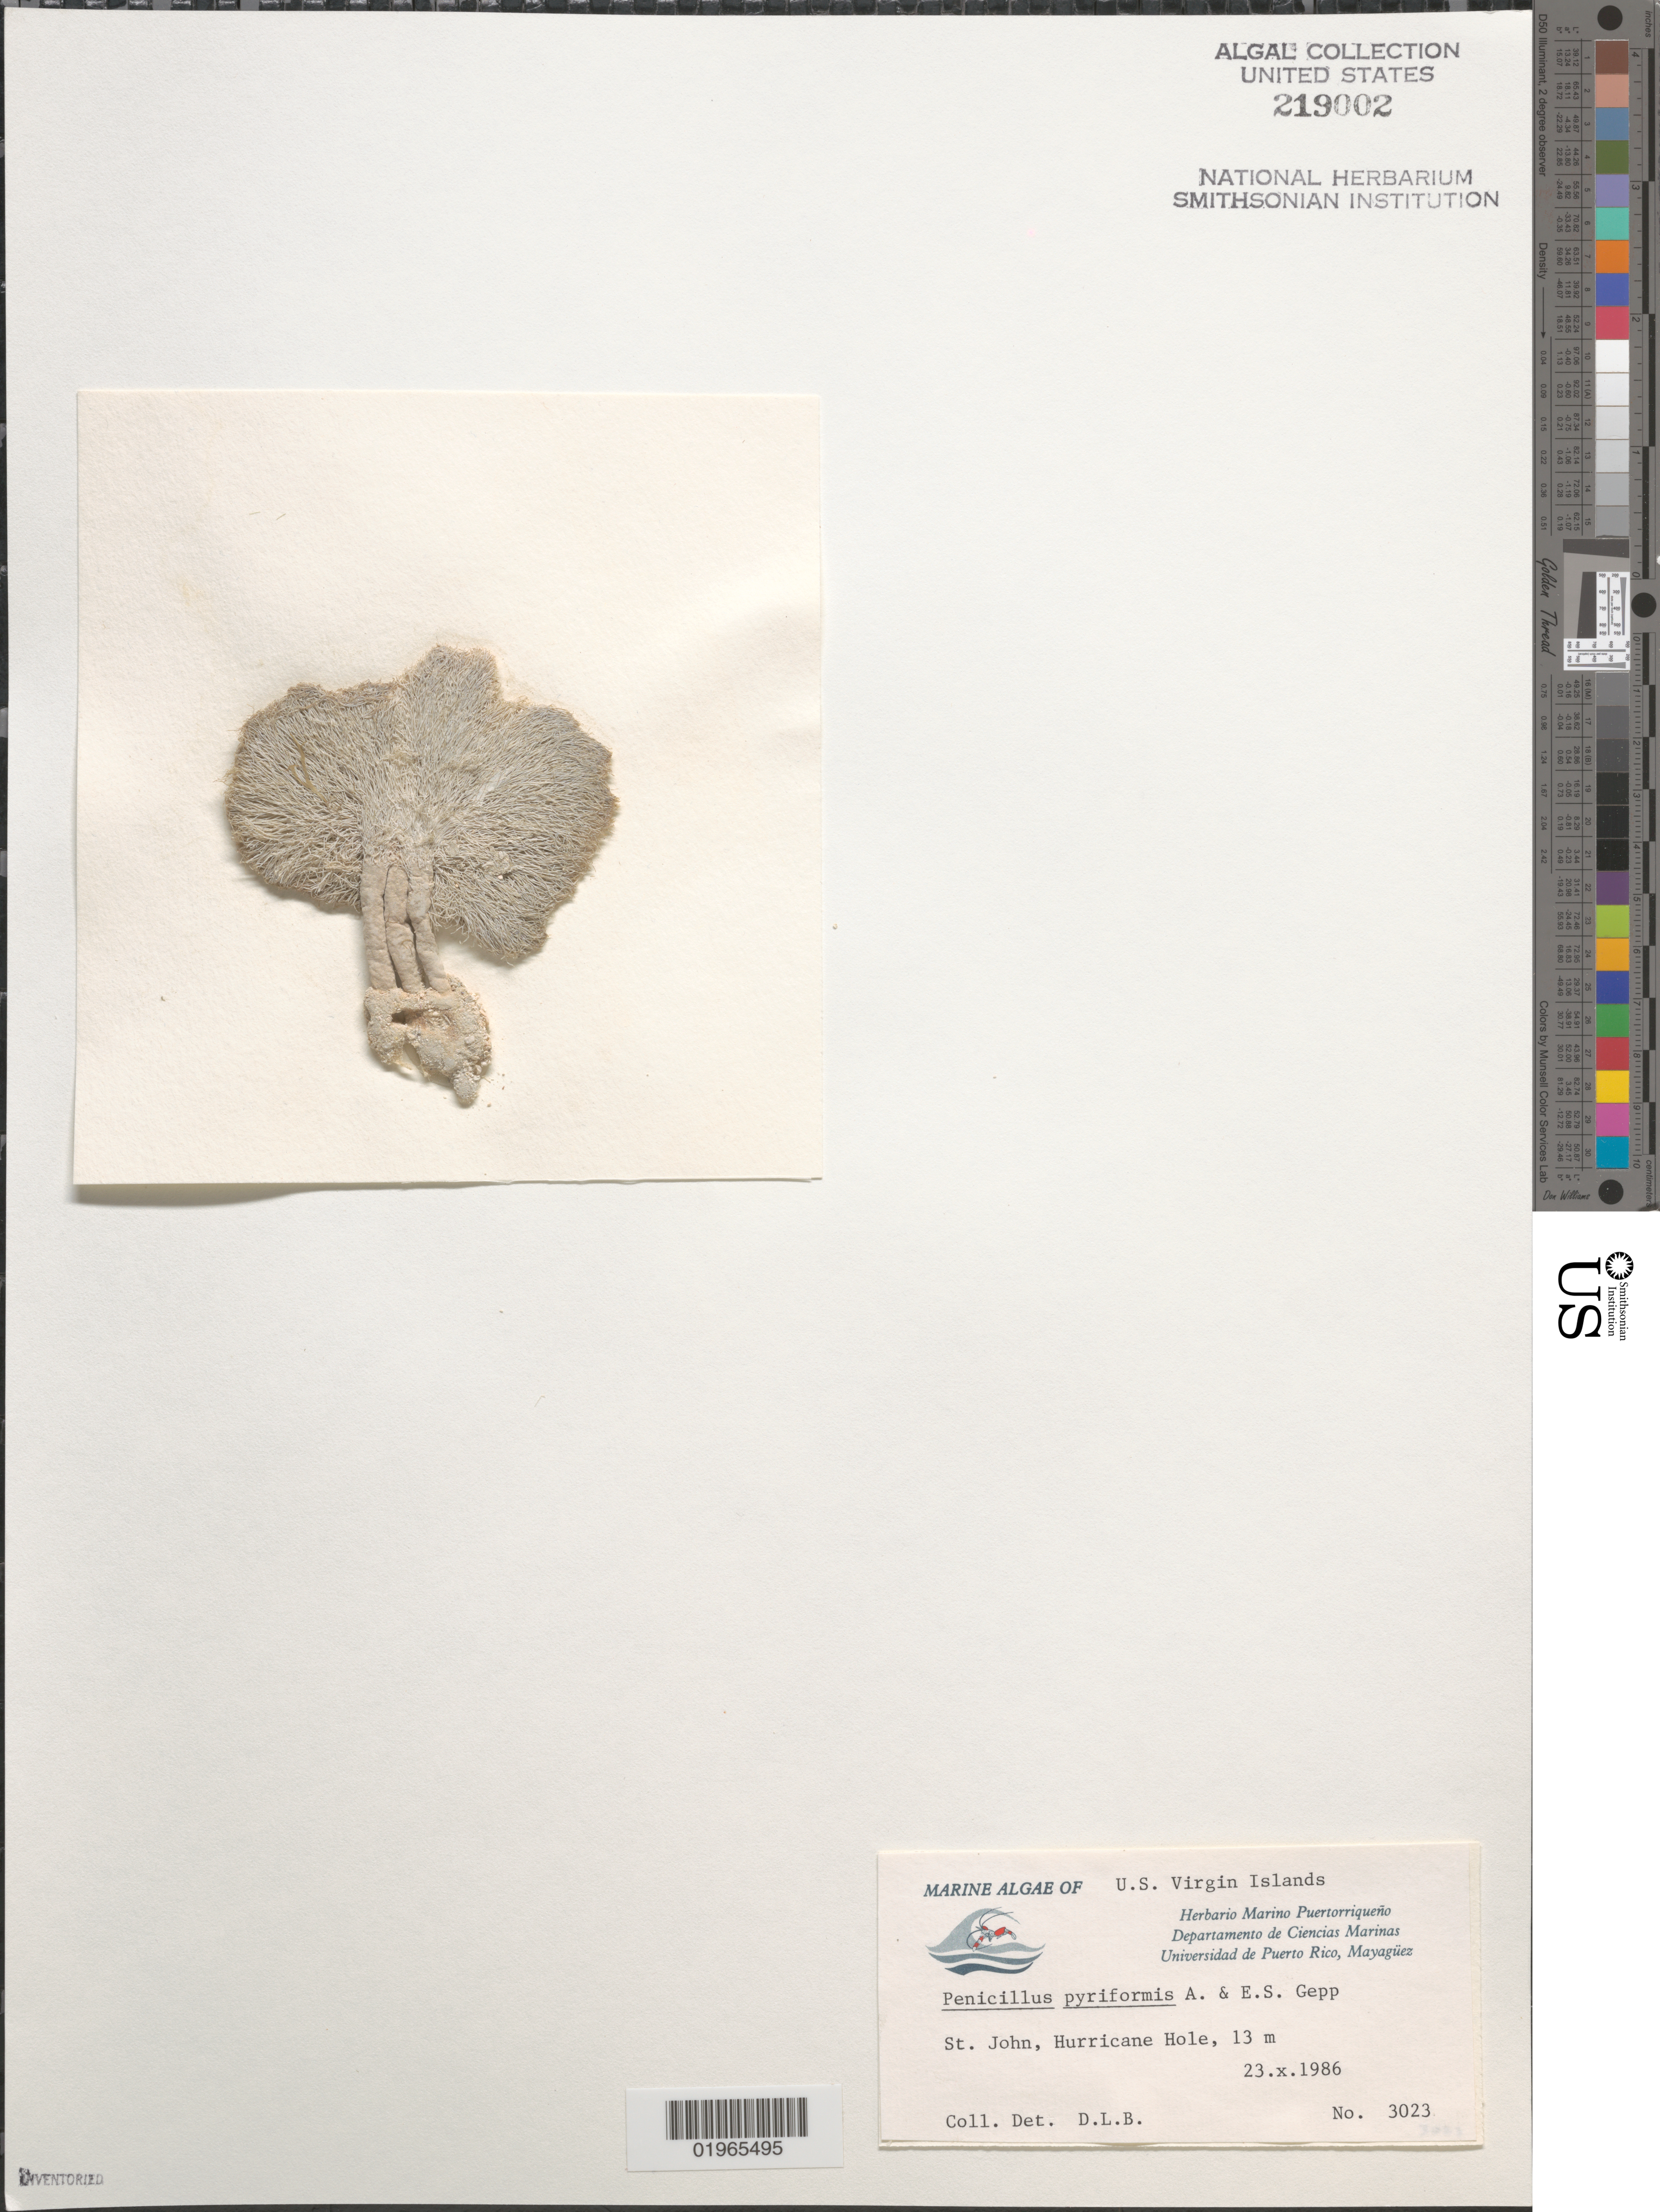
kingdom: Plantae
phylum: Chlorophyta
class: Ulvophyceae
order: Bryopsidales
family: Udoteaceae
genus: Penicillus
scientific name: Penicillus pyriformis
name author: A. Gepp & E. Gepp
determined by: Ballantine, D. L.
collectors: D.L. Ballantine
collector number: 3023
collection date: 1986-10-23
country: U.S. Virgin Islands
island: St. John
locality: Hurricane Hole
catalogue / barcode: US 219002